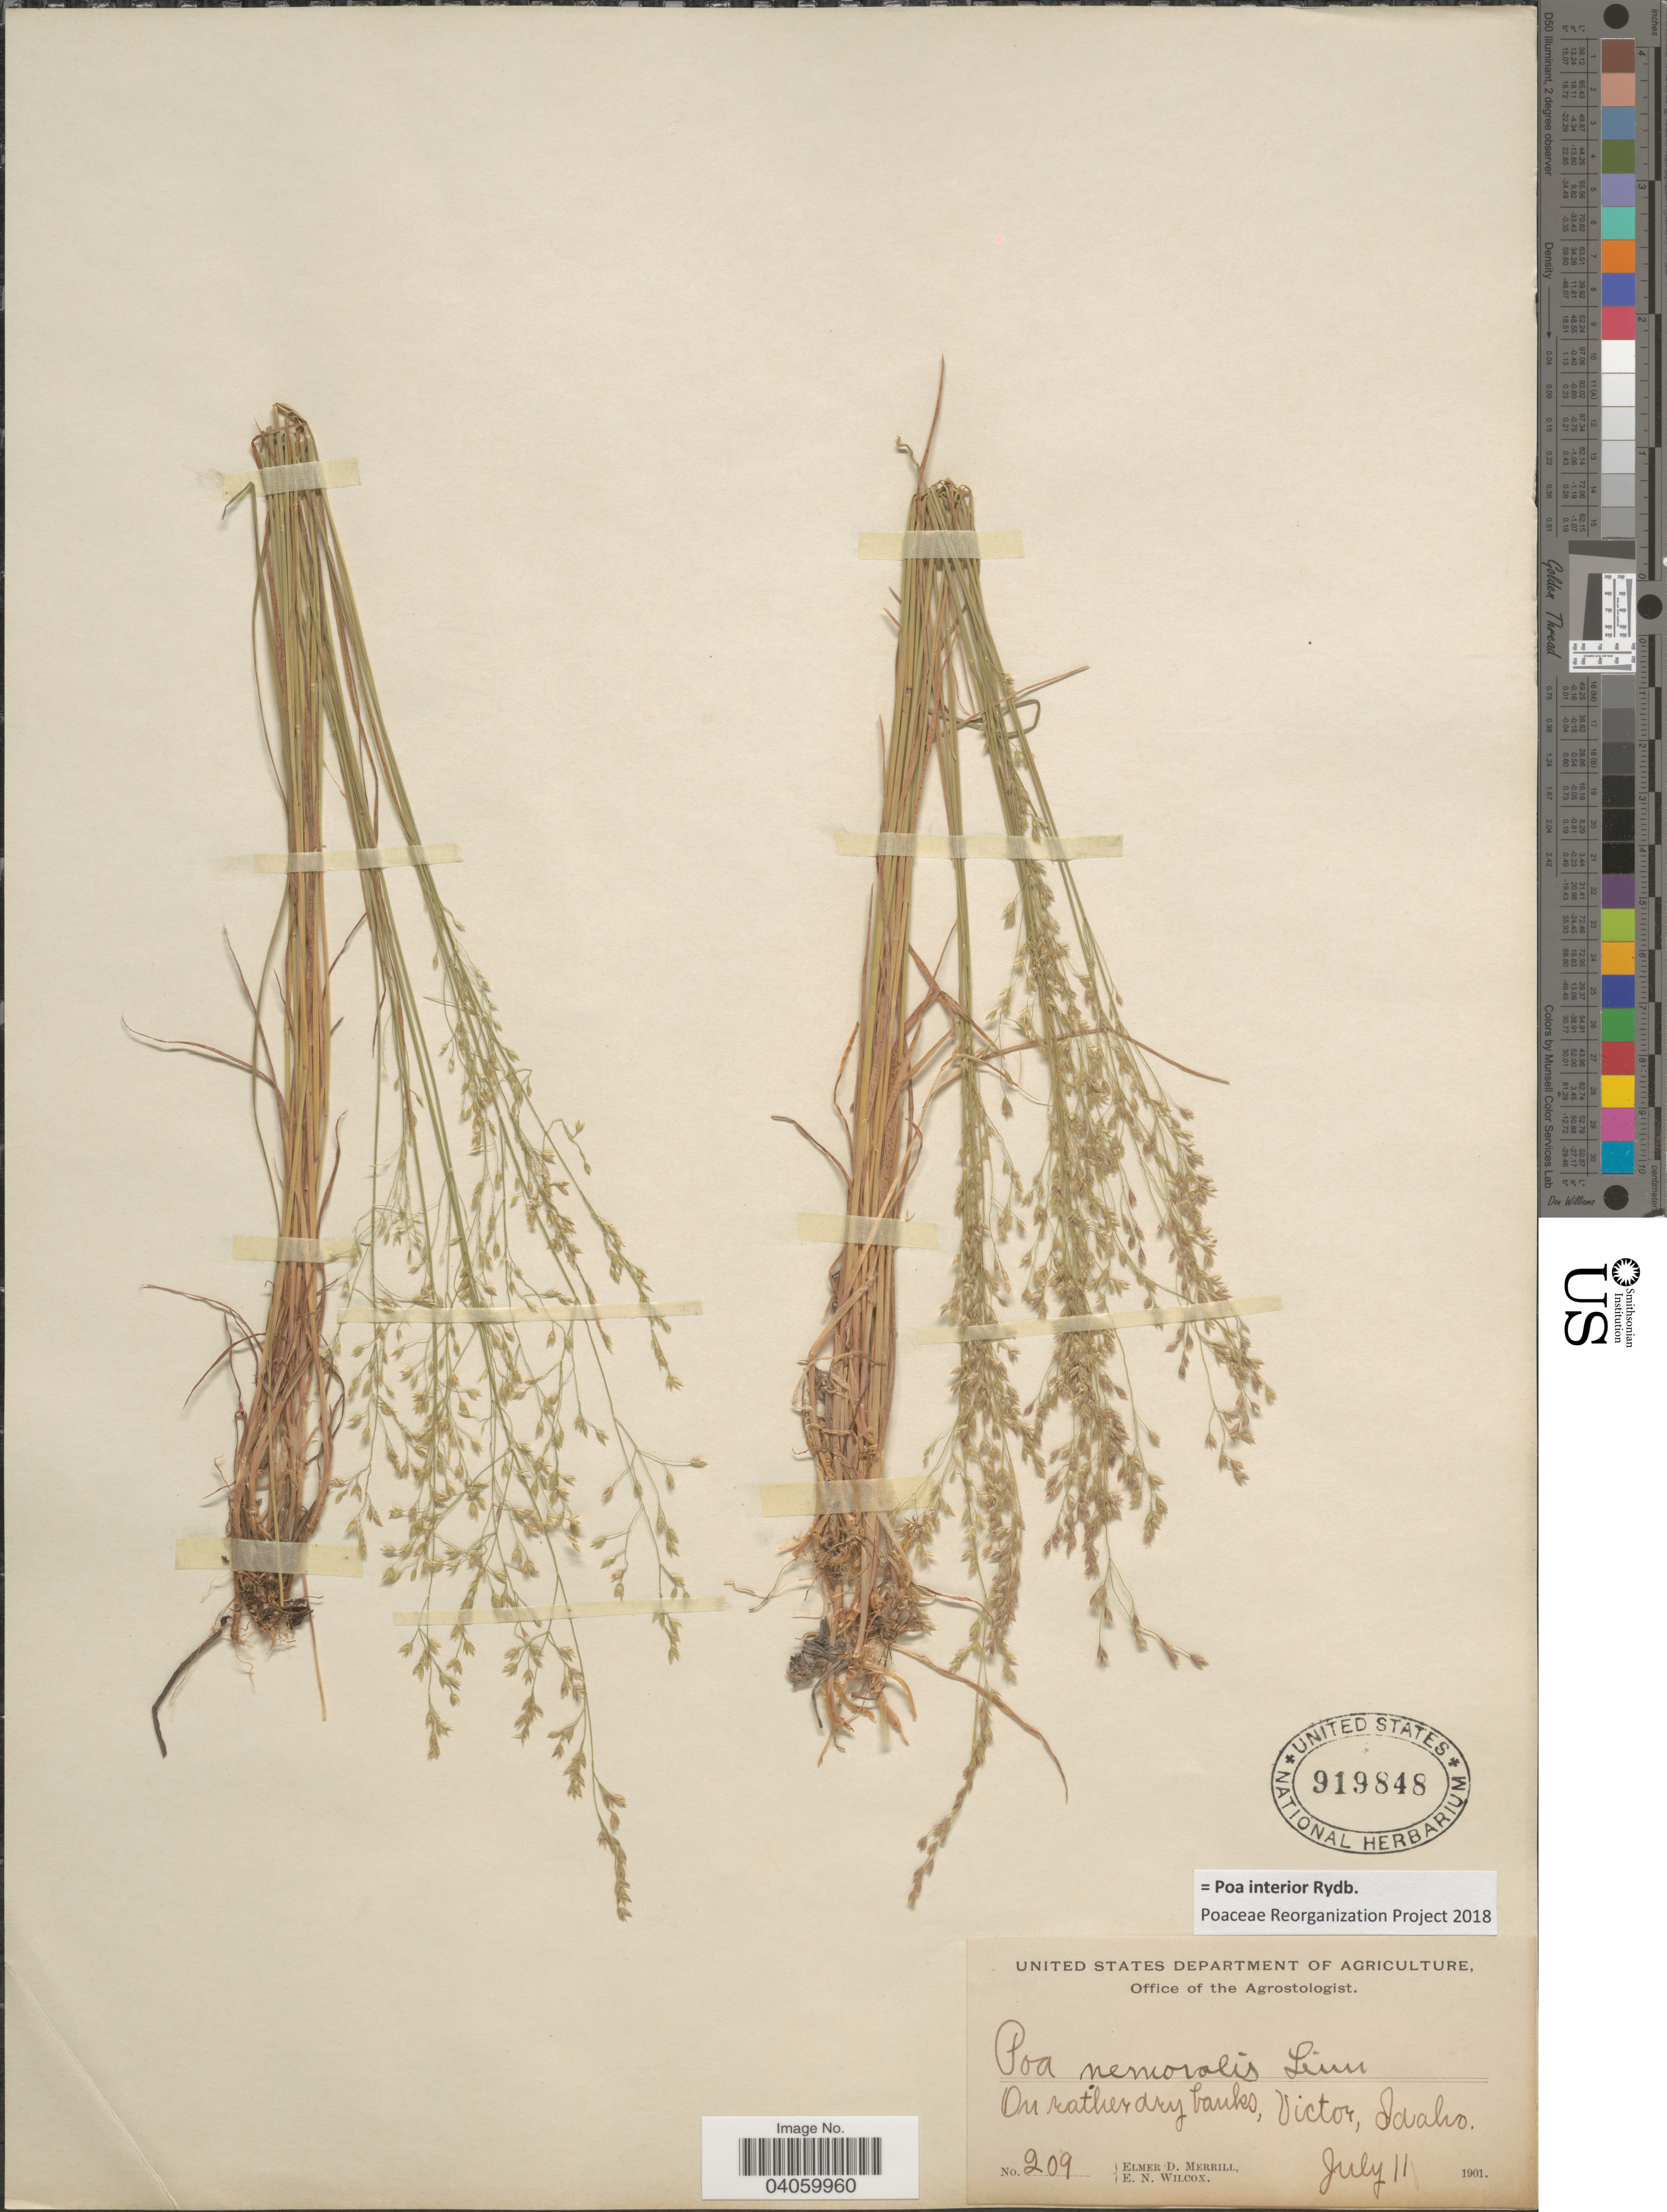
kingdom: Plantae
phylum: Tracheophyta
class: Liliopsida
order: Poales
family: Poaceae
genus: Poa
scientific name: Poa interior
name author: Rydb.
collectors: E. D. Merrill & E. Wilcox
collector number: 209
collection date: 1901-07-11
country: United States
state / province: Idaho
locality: Victor.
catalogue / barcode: US 919848